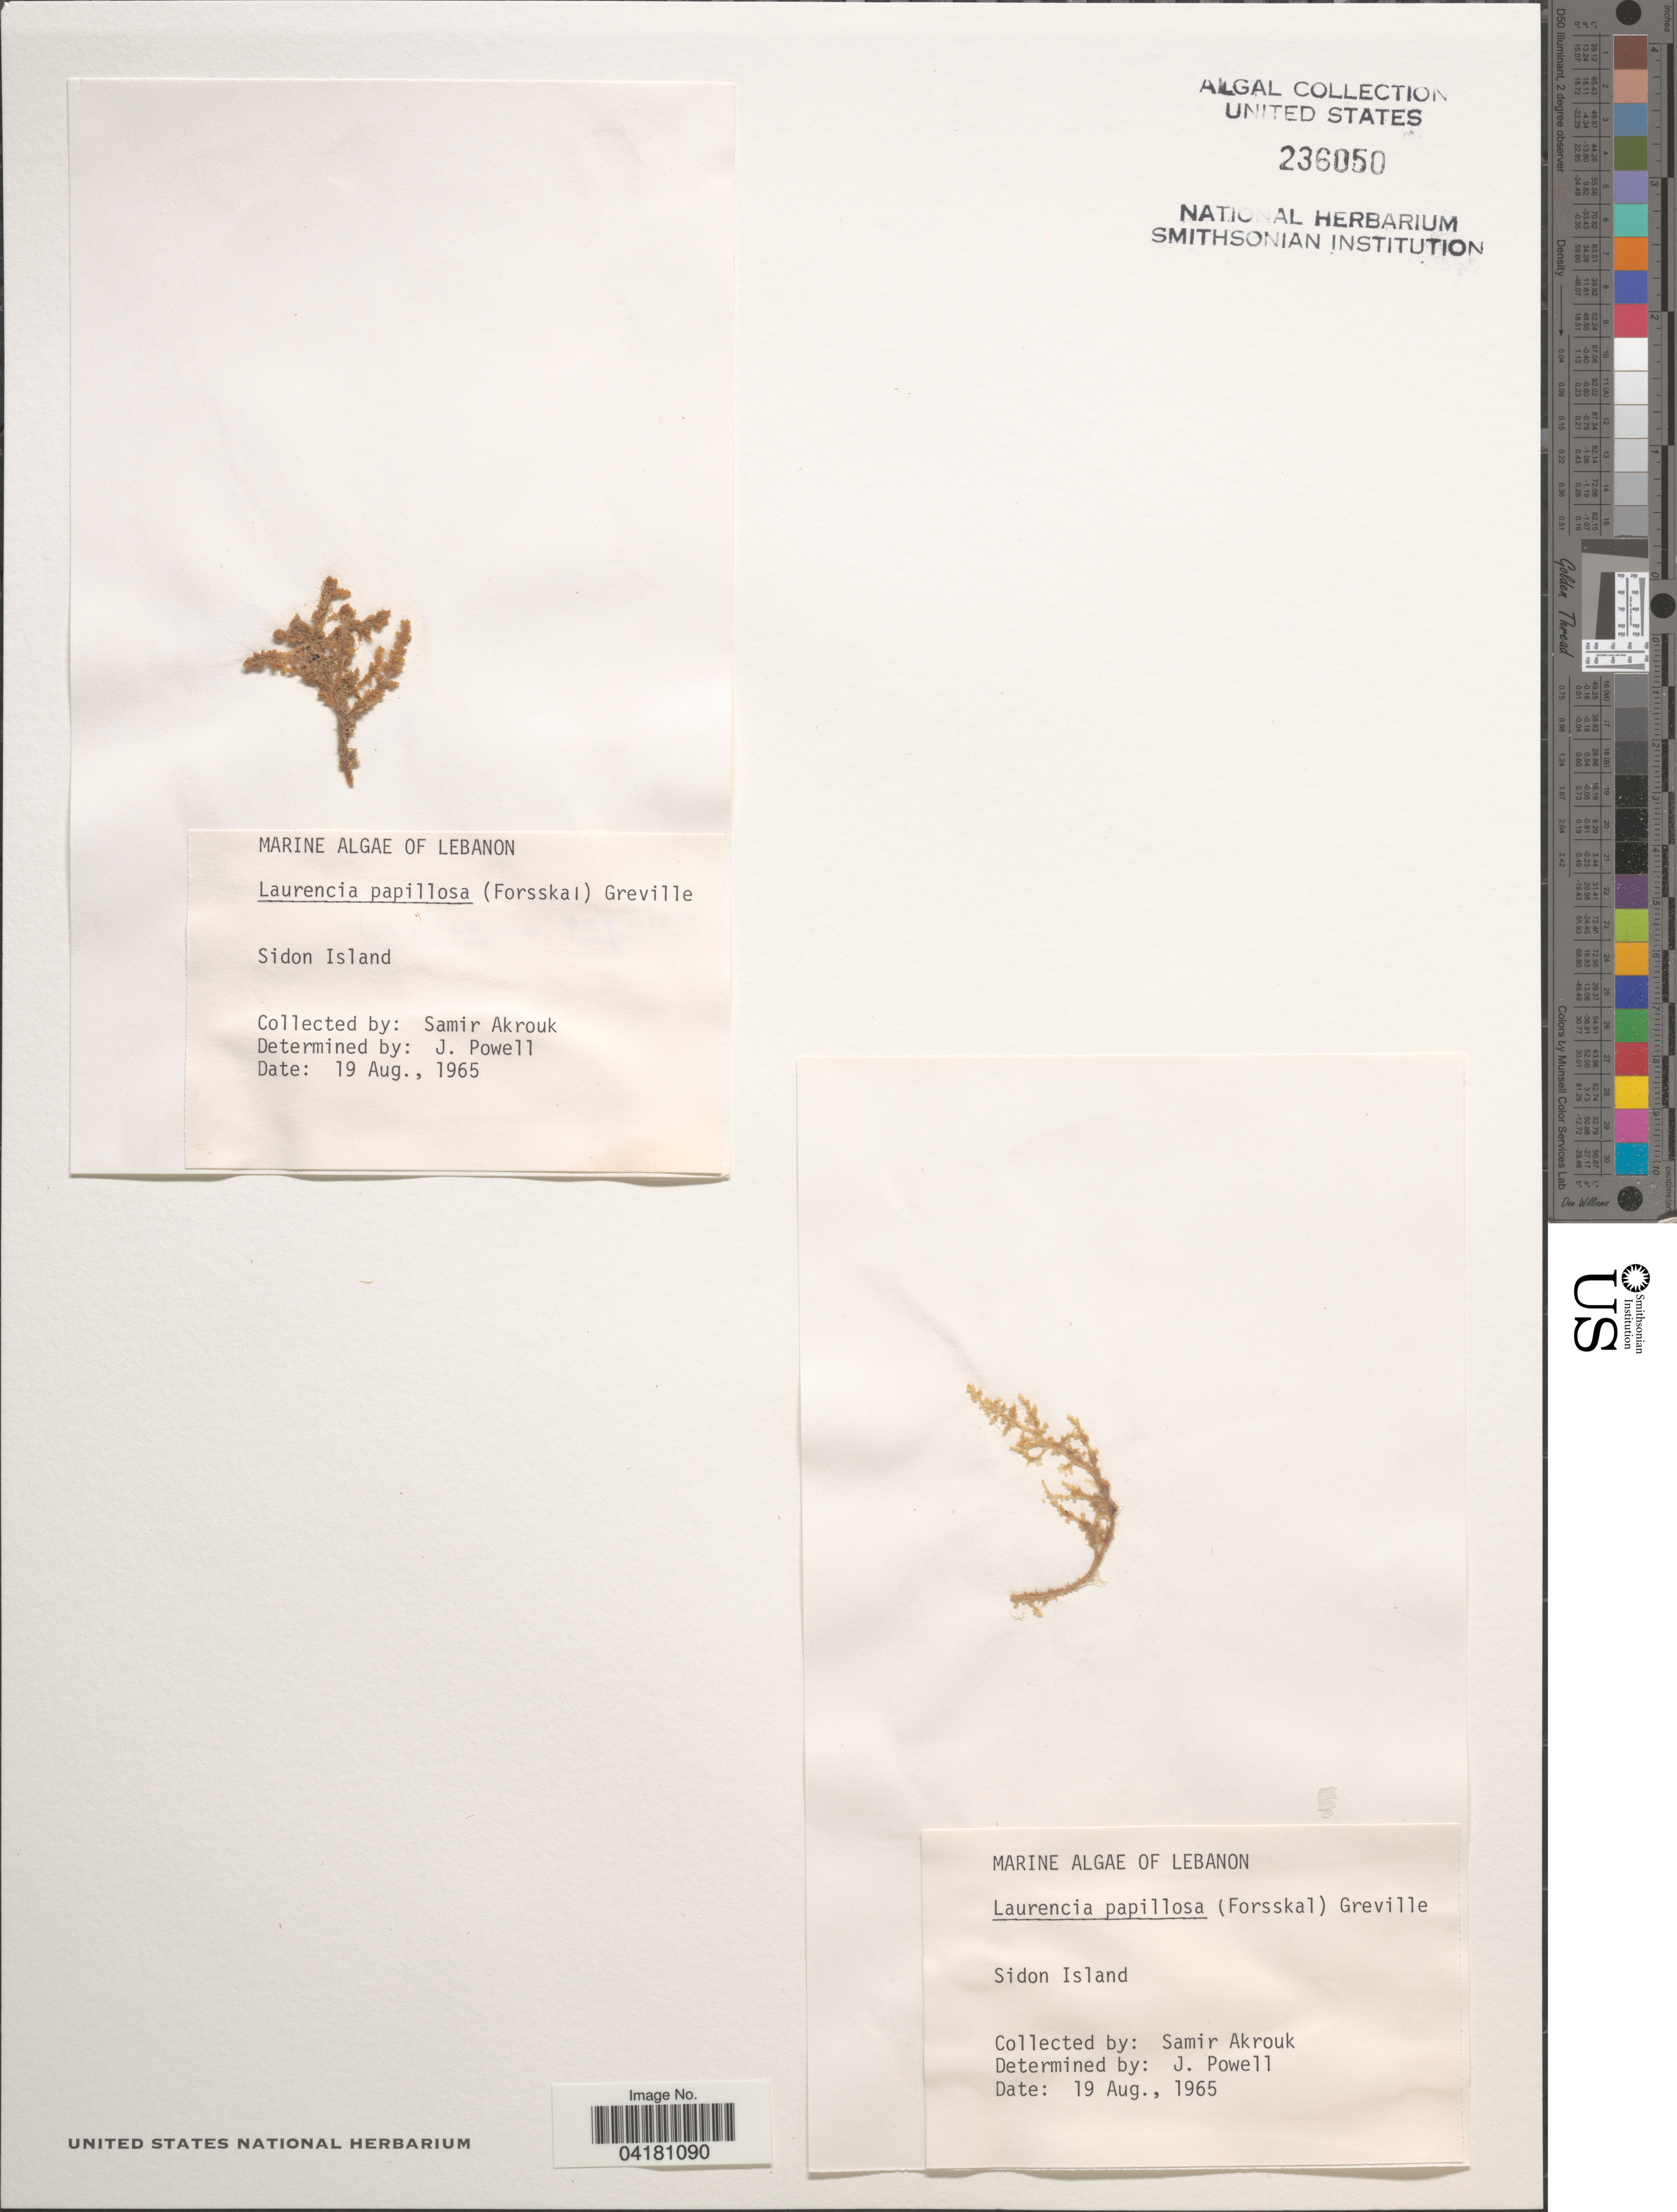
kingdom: Plantae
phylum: Rhodophyta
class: Florideophyceae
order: Ceramiales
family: Rhodomelaceae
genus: Palisada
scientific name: Palisada perforata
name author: (Bory) K.W. Nam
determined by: Algae name updating Project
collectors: S. Akrouk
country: Lebanon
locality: Sidon Island.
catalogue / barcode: US 236050